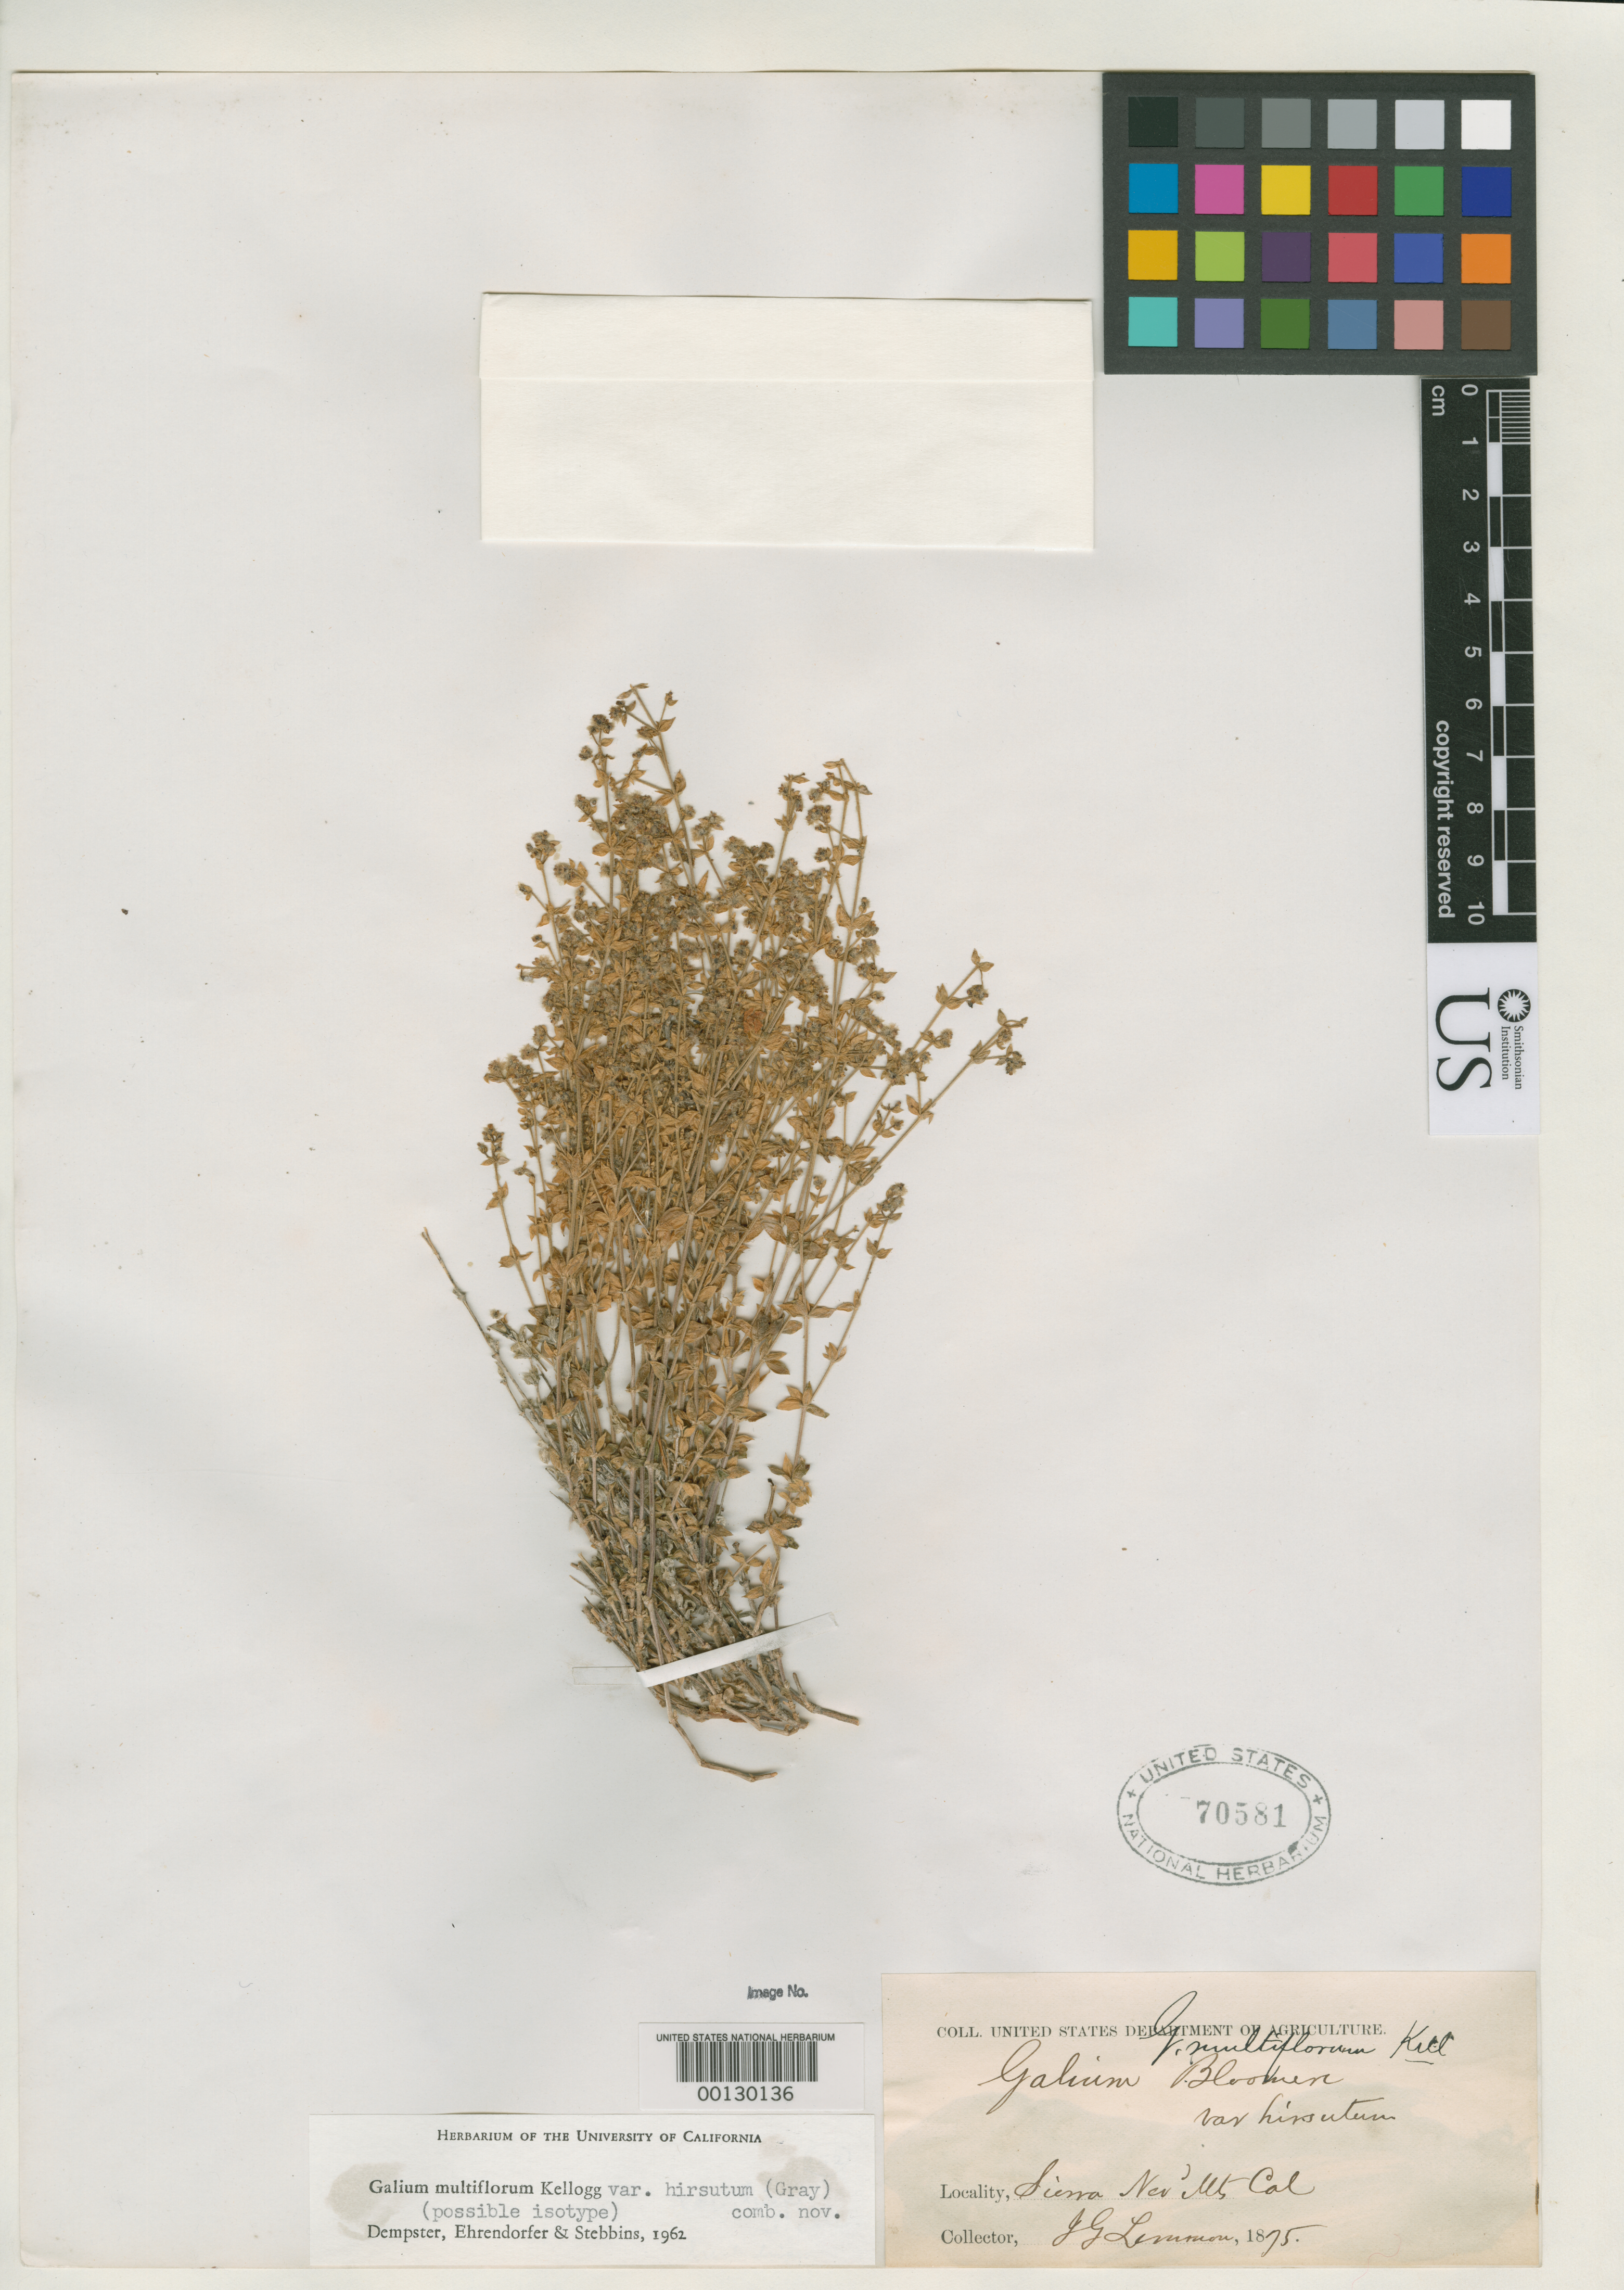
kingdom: Plantae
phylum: Tracheophyta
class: Magnoliopsida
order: Gentianales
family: Rubiaceae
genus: Galium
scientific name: Galium bloomeri var. hirsutum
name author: A. Gray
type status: Isotype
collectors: J. G. Lemmon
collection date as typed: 1875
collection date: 1875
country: United States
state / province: California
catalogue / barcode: US 70581